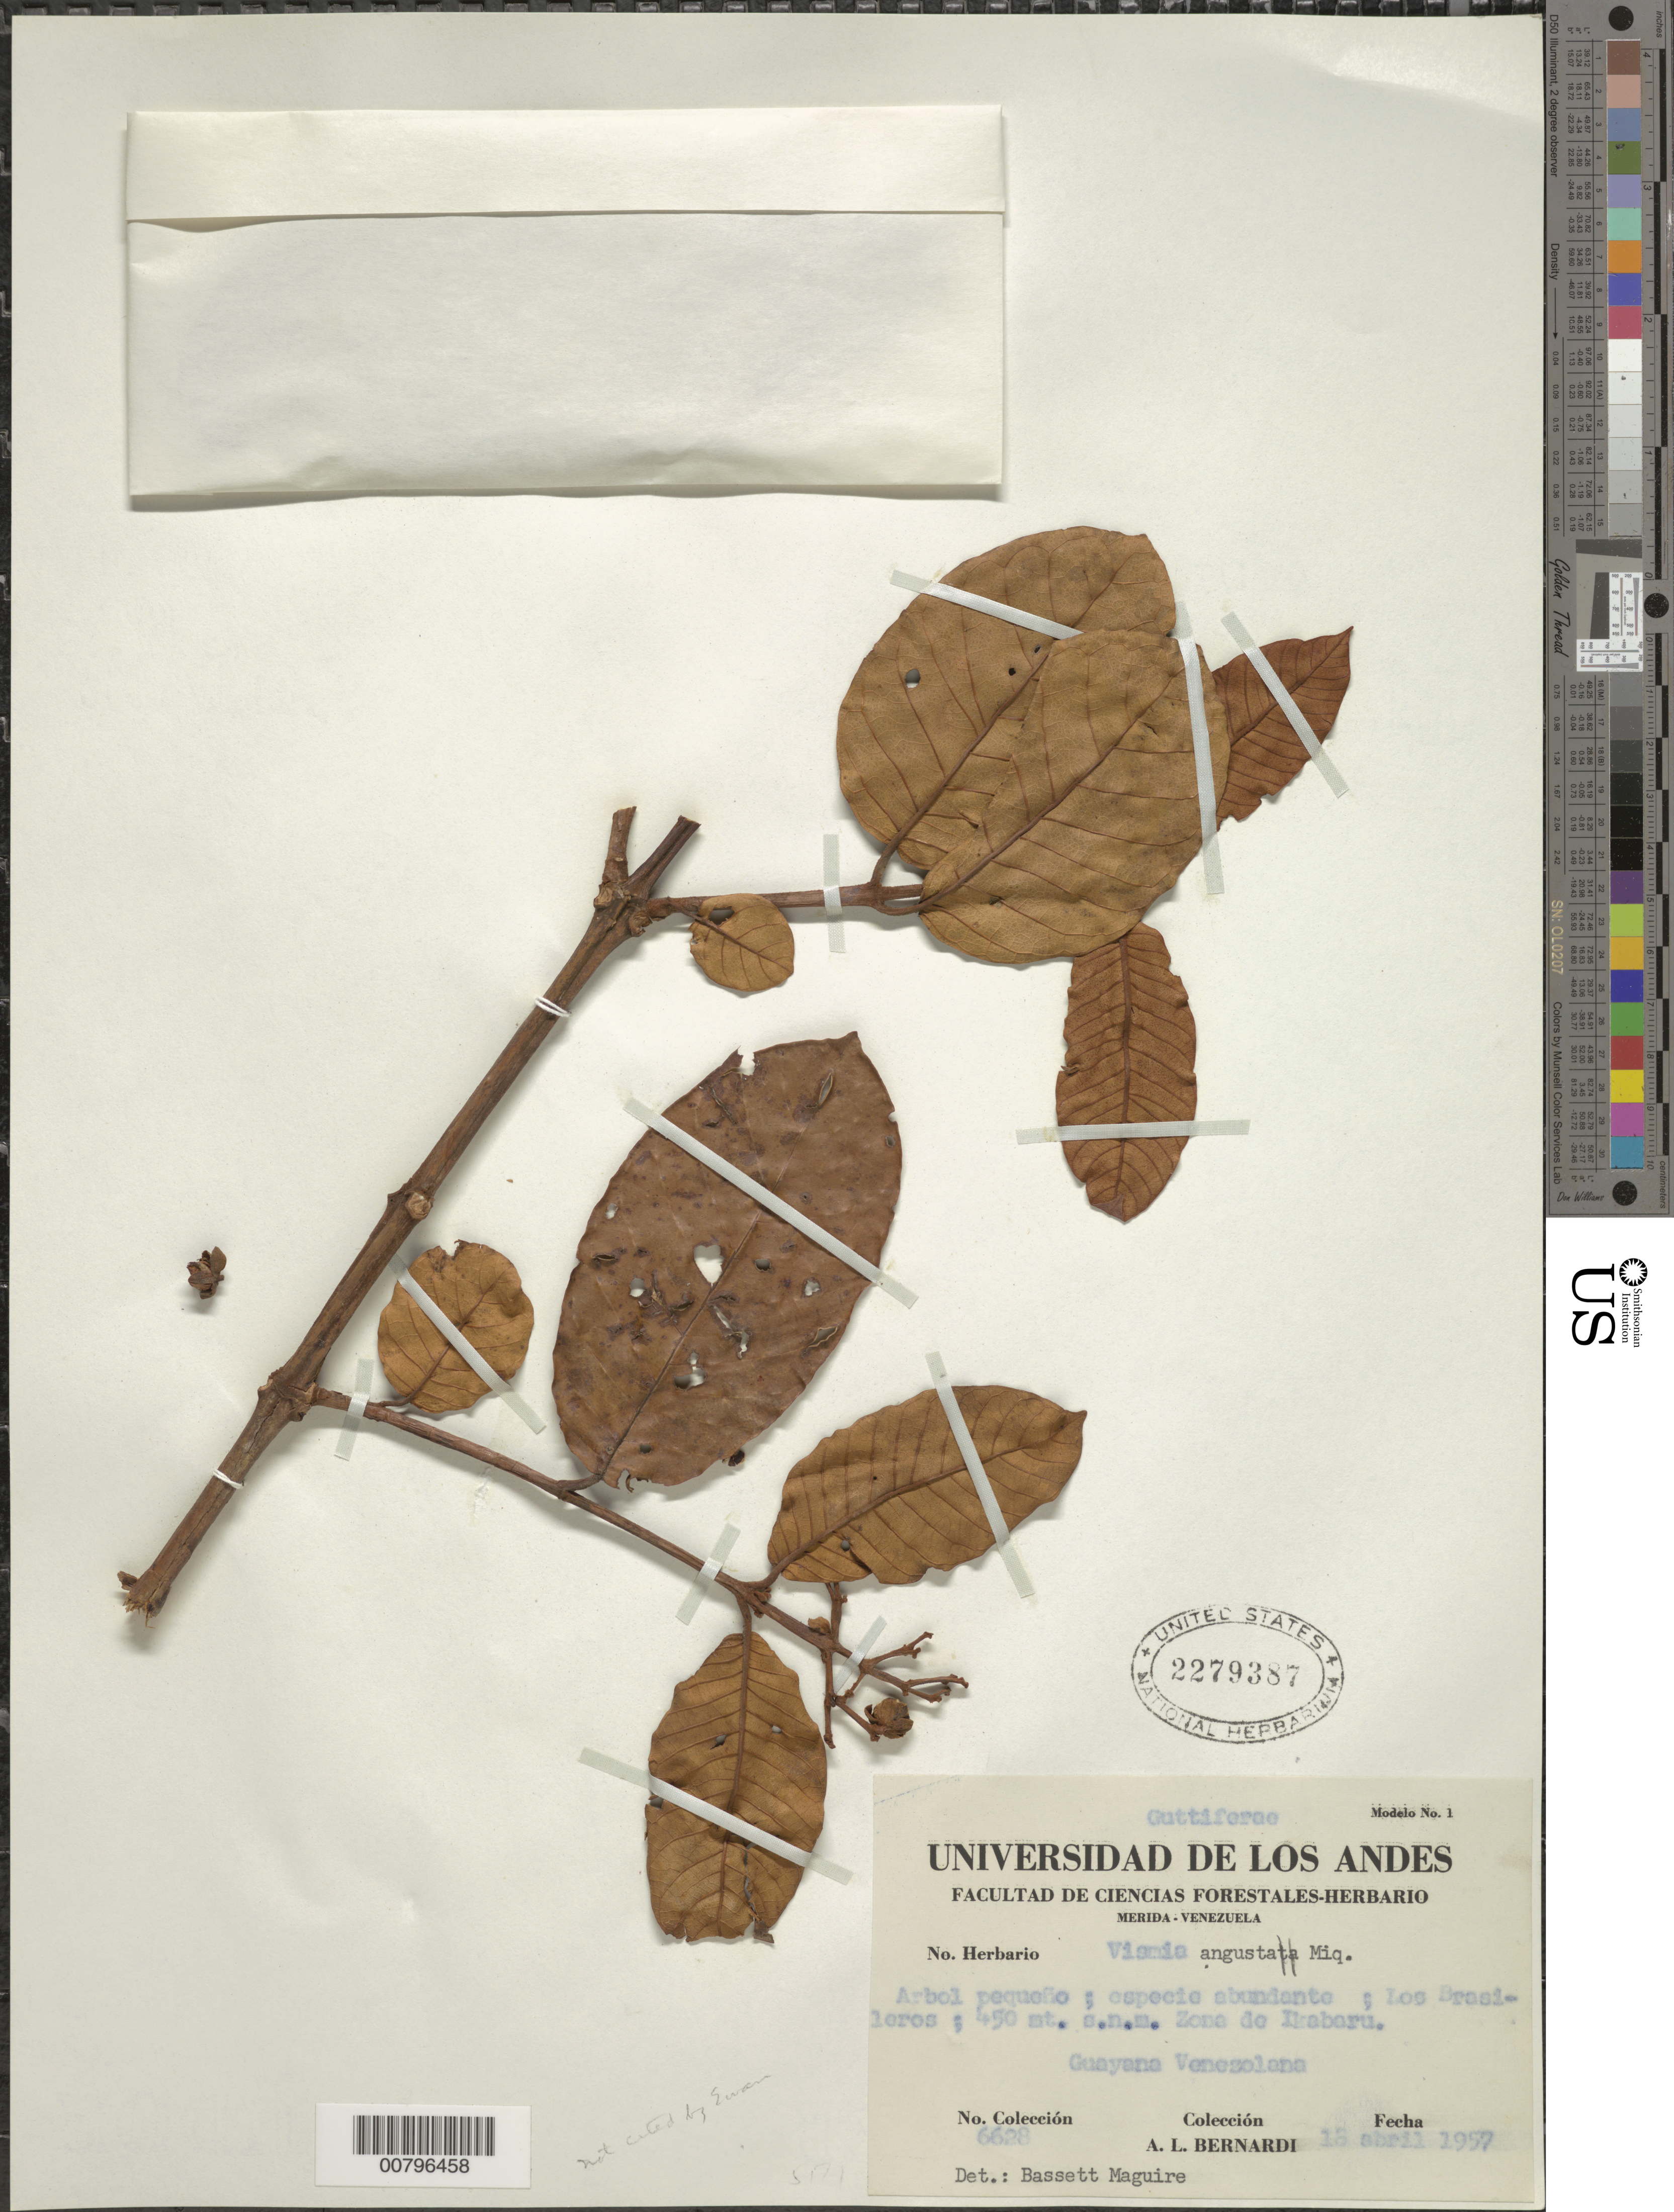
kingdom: Plantae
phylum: Tracheophyta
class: Magnoliopsida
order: Malpighiales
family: Hypericaceae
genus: Vismia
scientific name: Vismia angusta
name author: Miq.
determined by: Maguire, Bassett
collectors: A. L. Bernardi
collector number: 6628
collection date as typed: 18-Apr-57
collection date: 1957-04-18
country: Venezuela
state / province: Bolívar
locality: Los Brasileros, zona de Ikebaru; Guayana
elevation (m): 450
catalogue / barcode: US 2279387